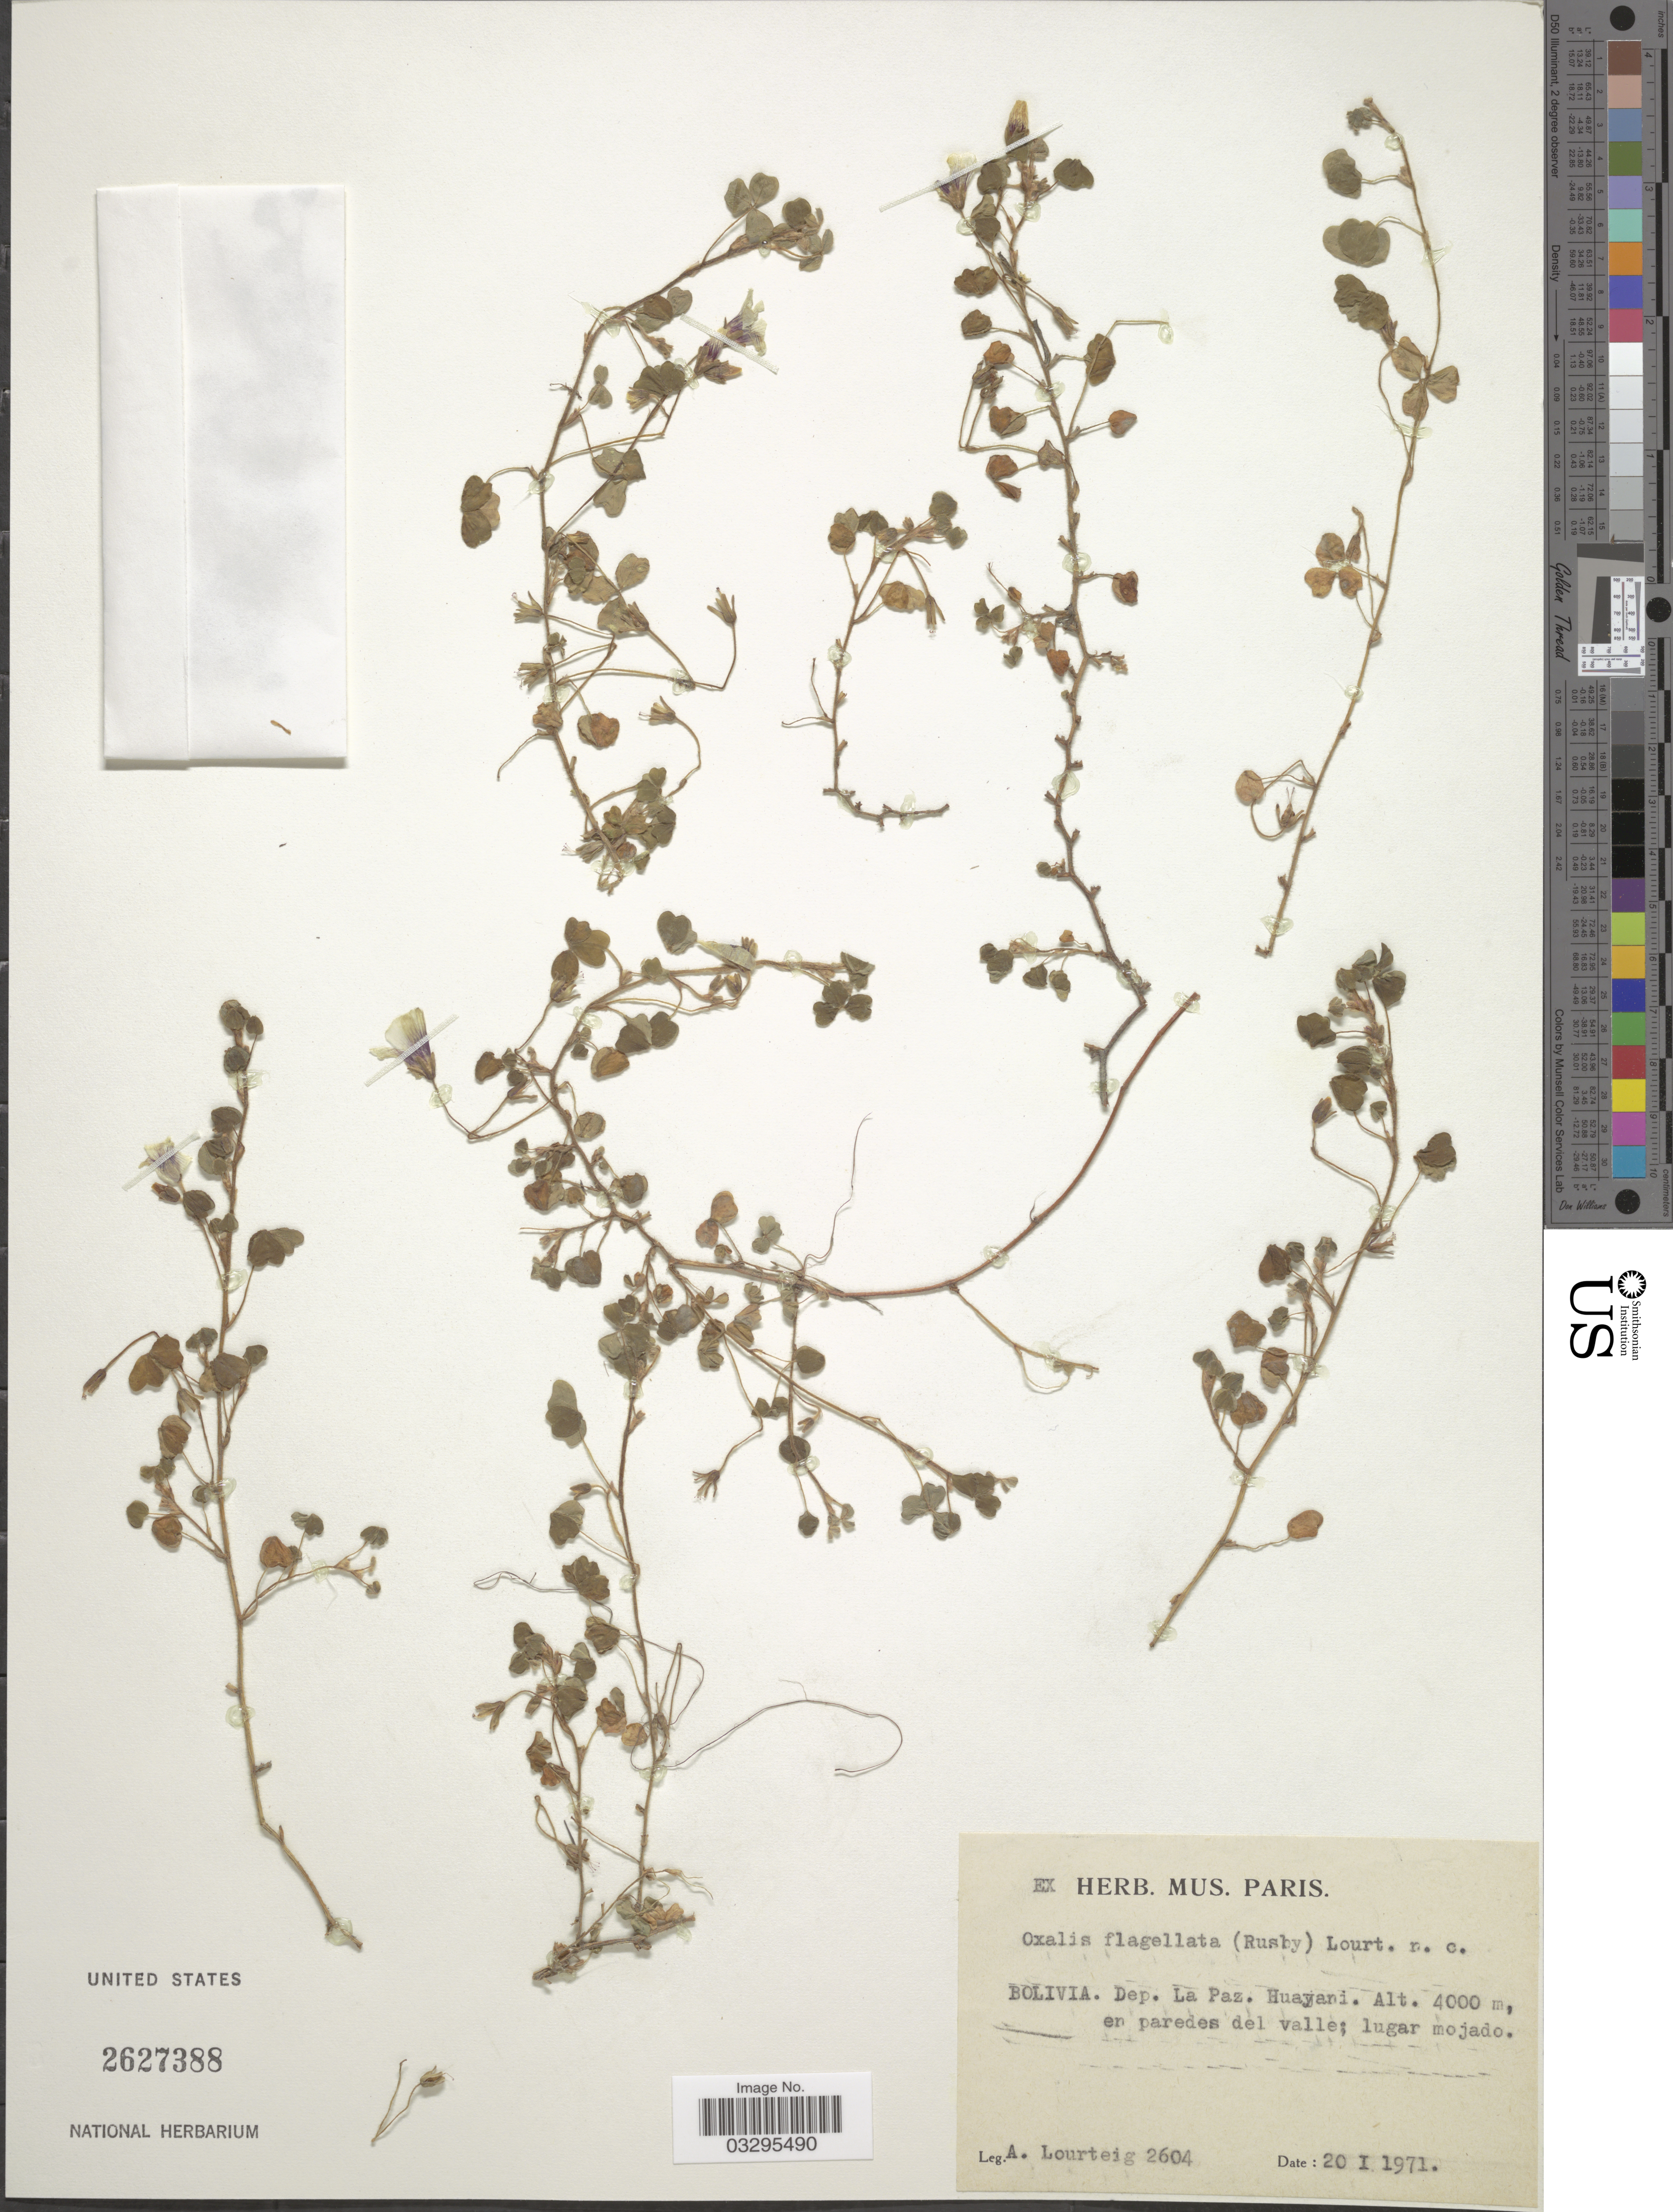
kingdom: Plantae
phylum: Tracheophyta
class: Magnoliopsida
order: Oxalidales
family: Oxalidaceae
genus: Oxalis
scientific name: Oxalis flagellata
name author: (Rusby) Lourteig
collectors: A. Lourteig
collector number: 2604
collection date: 1971-01-20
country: Bolivia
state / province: La Paz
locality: Dep. La Paz. Huayani.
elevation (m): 4000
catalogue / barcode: US 2627388